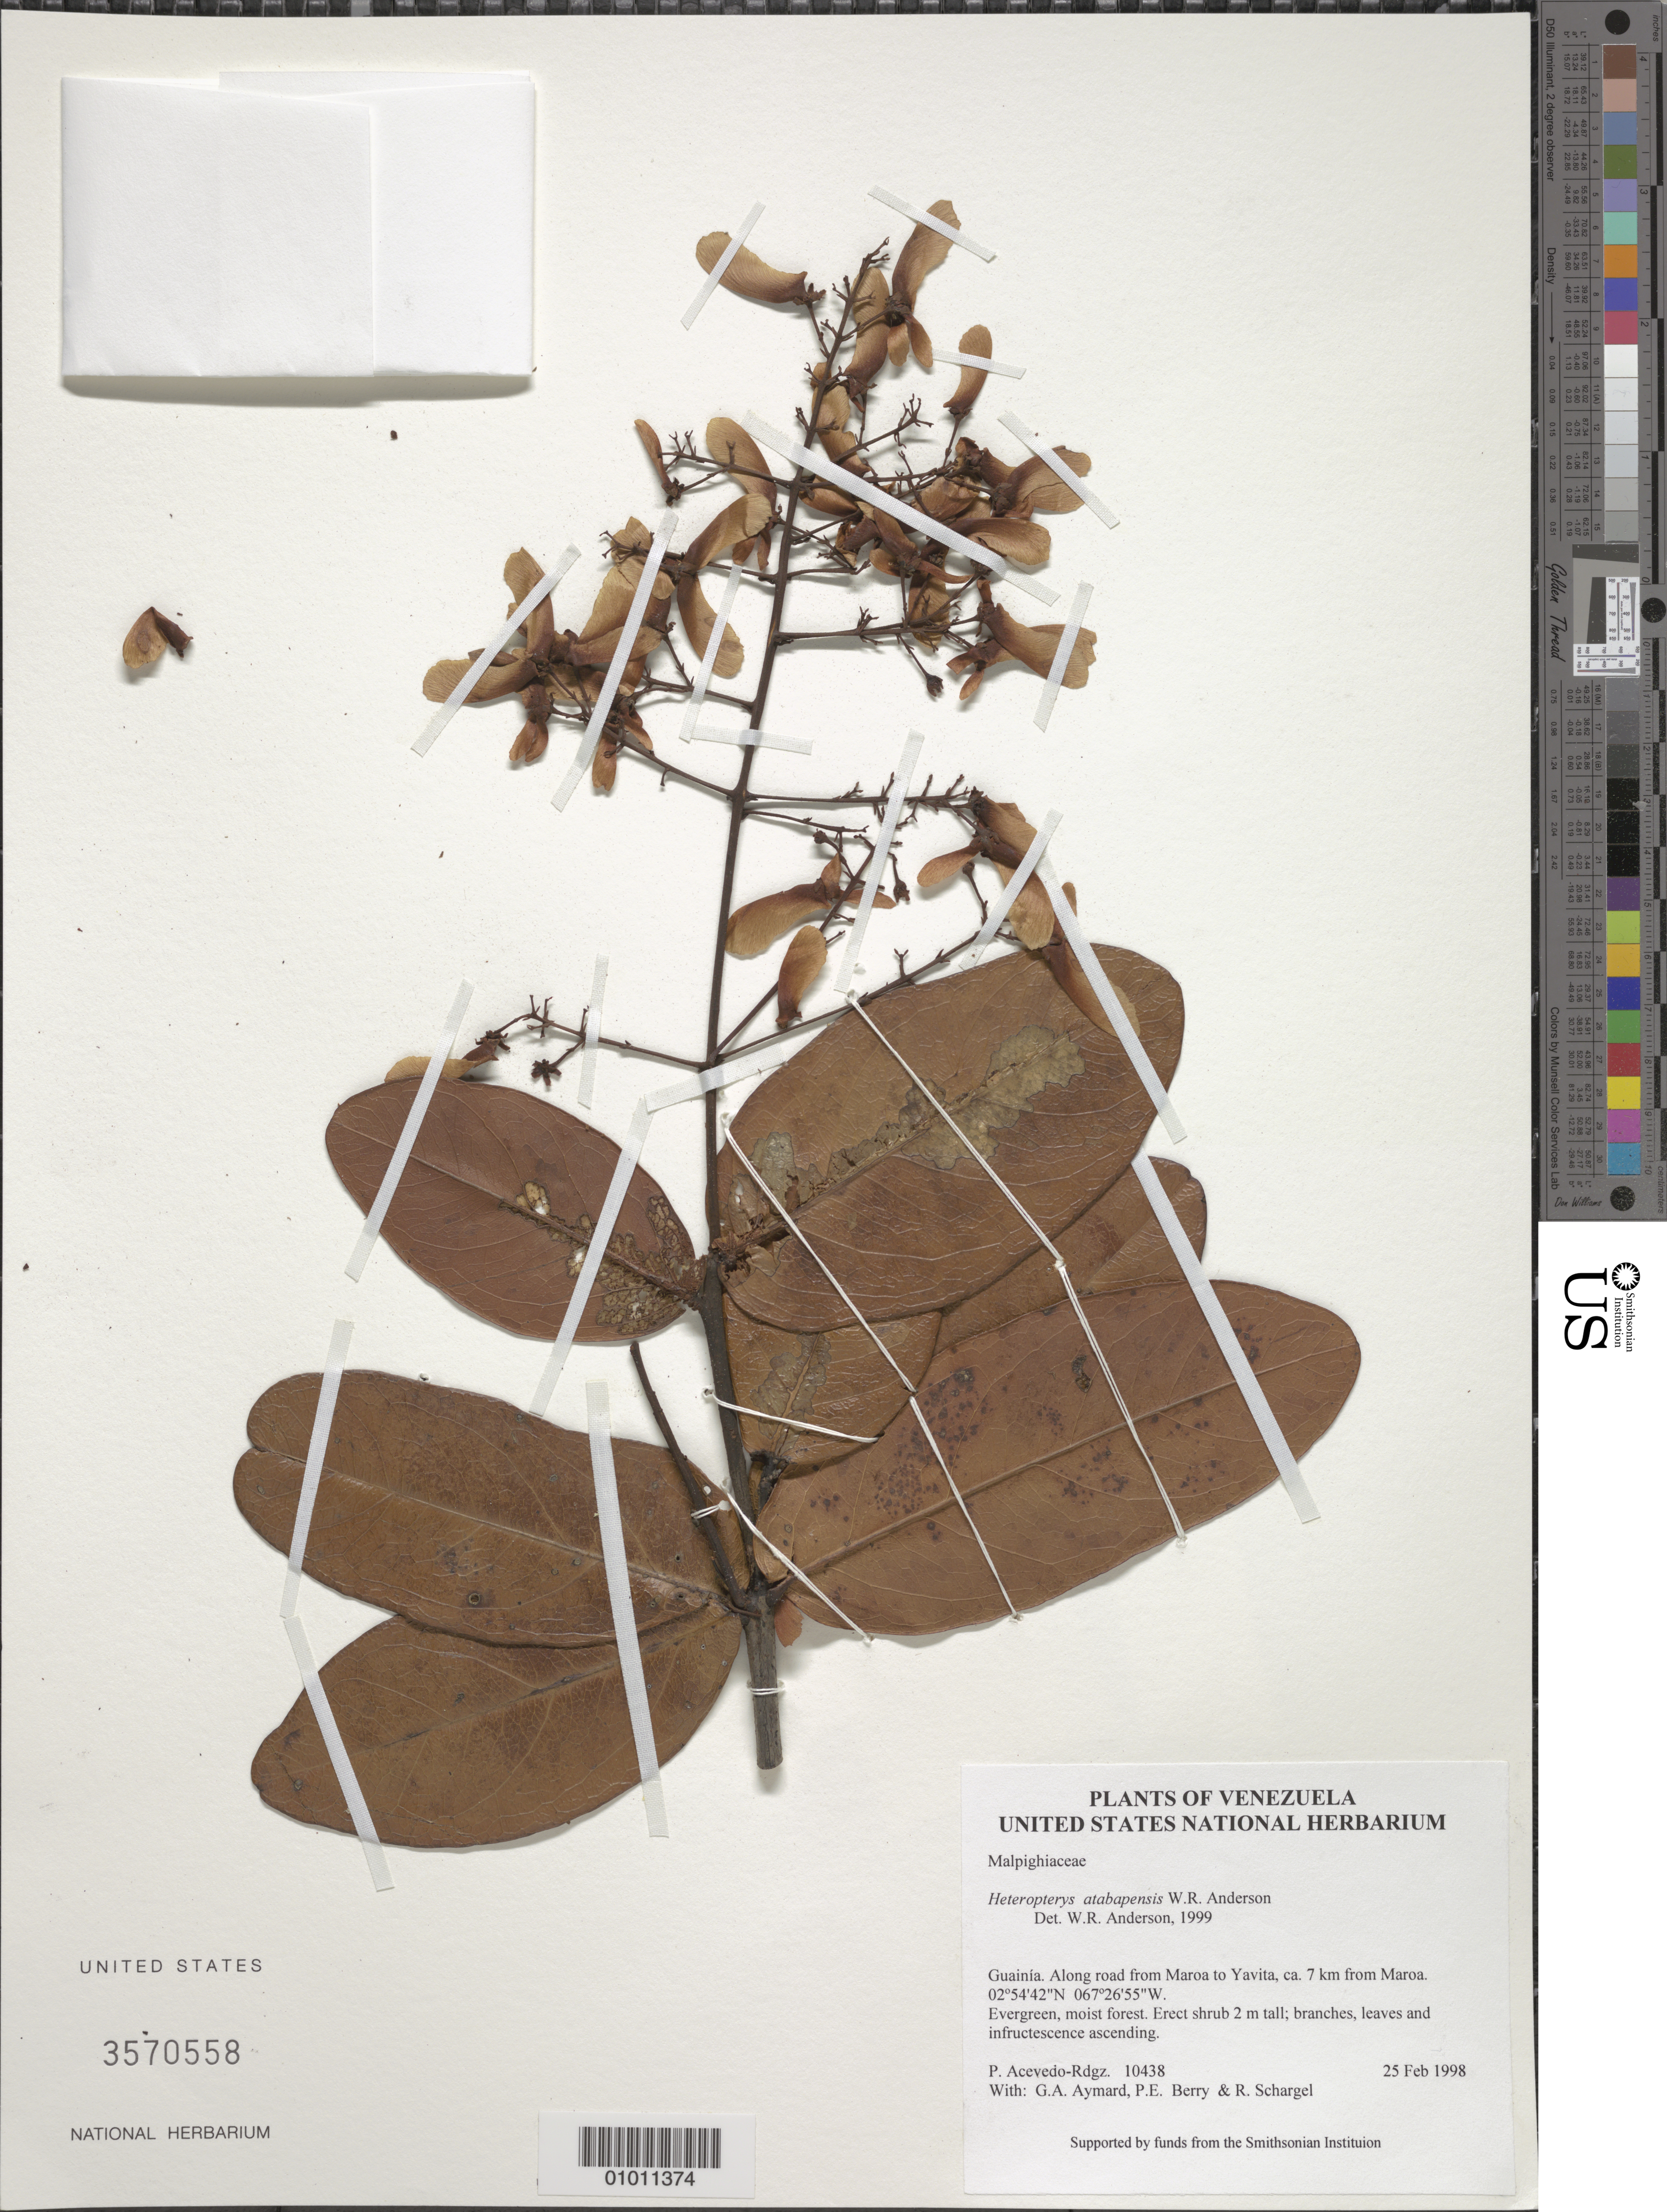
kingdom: Plantae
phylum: Tracheophyta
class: Magnoliopsida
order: Malpighiales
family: Malpighiaceae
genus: Heteropterys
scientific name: Heteropterys atabapensis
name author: W.R. Anderson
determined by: Anderson, W. R., (MICH), University of Michigan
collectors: P. Acevedo-Rodr., G. A. Aymard, P. E. Berry & R. Schargel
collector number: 10438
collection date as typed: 25 Feb 1998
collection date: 1998-02-25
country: Venezuela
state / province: Amazonas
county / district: Maroa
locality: Along road from Maroa to Yavita, ca. 7 km from Maroa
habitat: Evergreen, moist forest.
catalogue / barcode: US 3570558